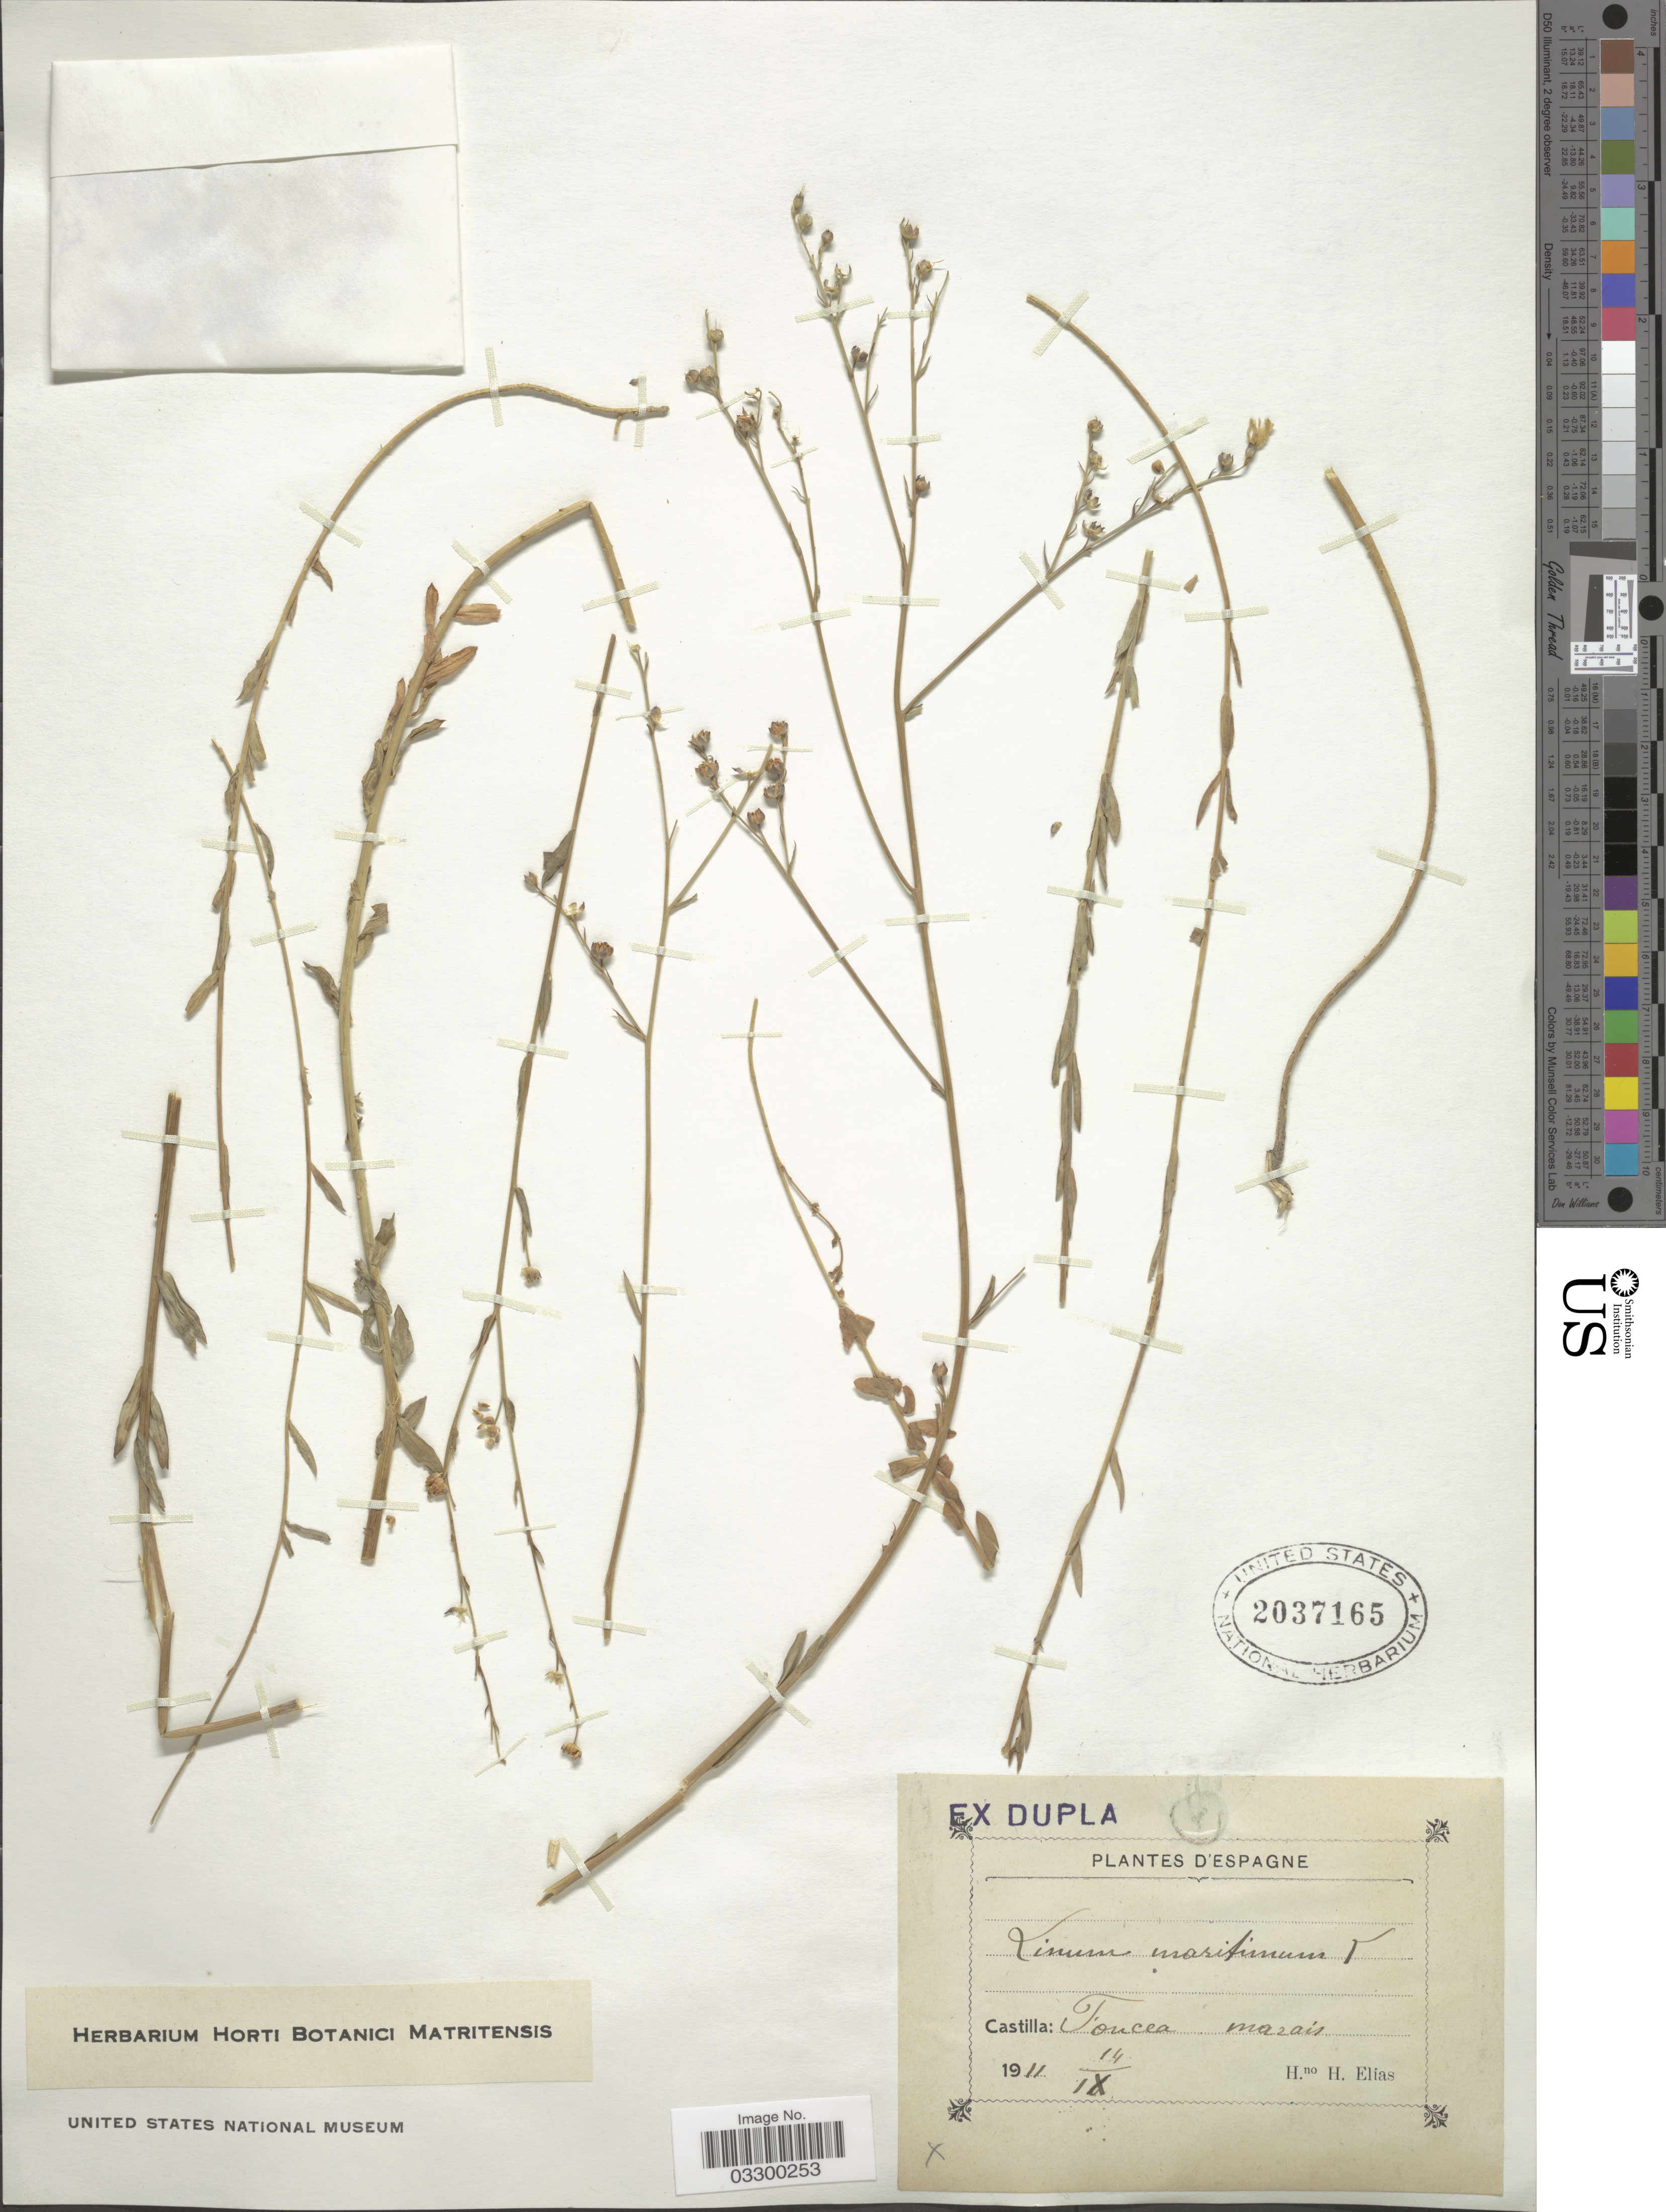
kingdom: Plantae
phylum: Tracheophyta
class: Magnoliopsida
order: Malpighiales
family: Linaceae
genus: Linum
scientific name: Linum maritimum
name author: L.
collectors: H. Elías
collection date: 1911-09-14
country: Spain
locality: Castilla: Foncea, marais.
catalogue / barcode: US 2037165